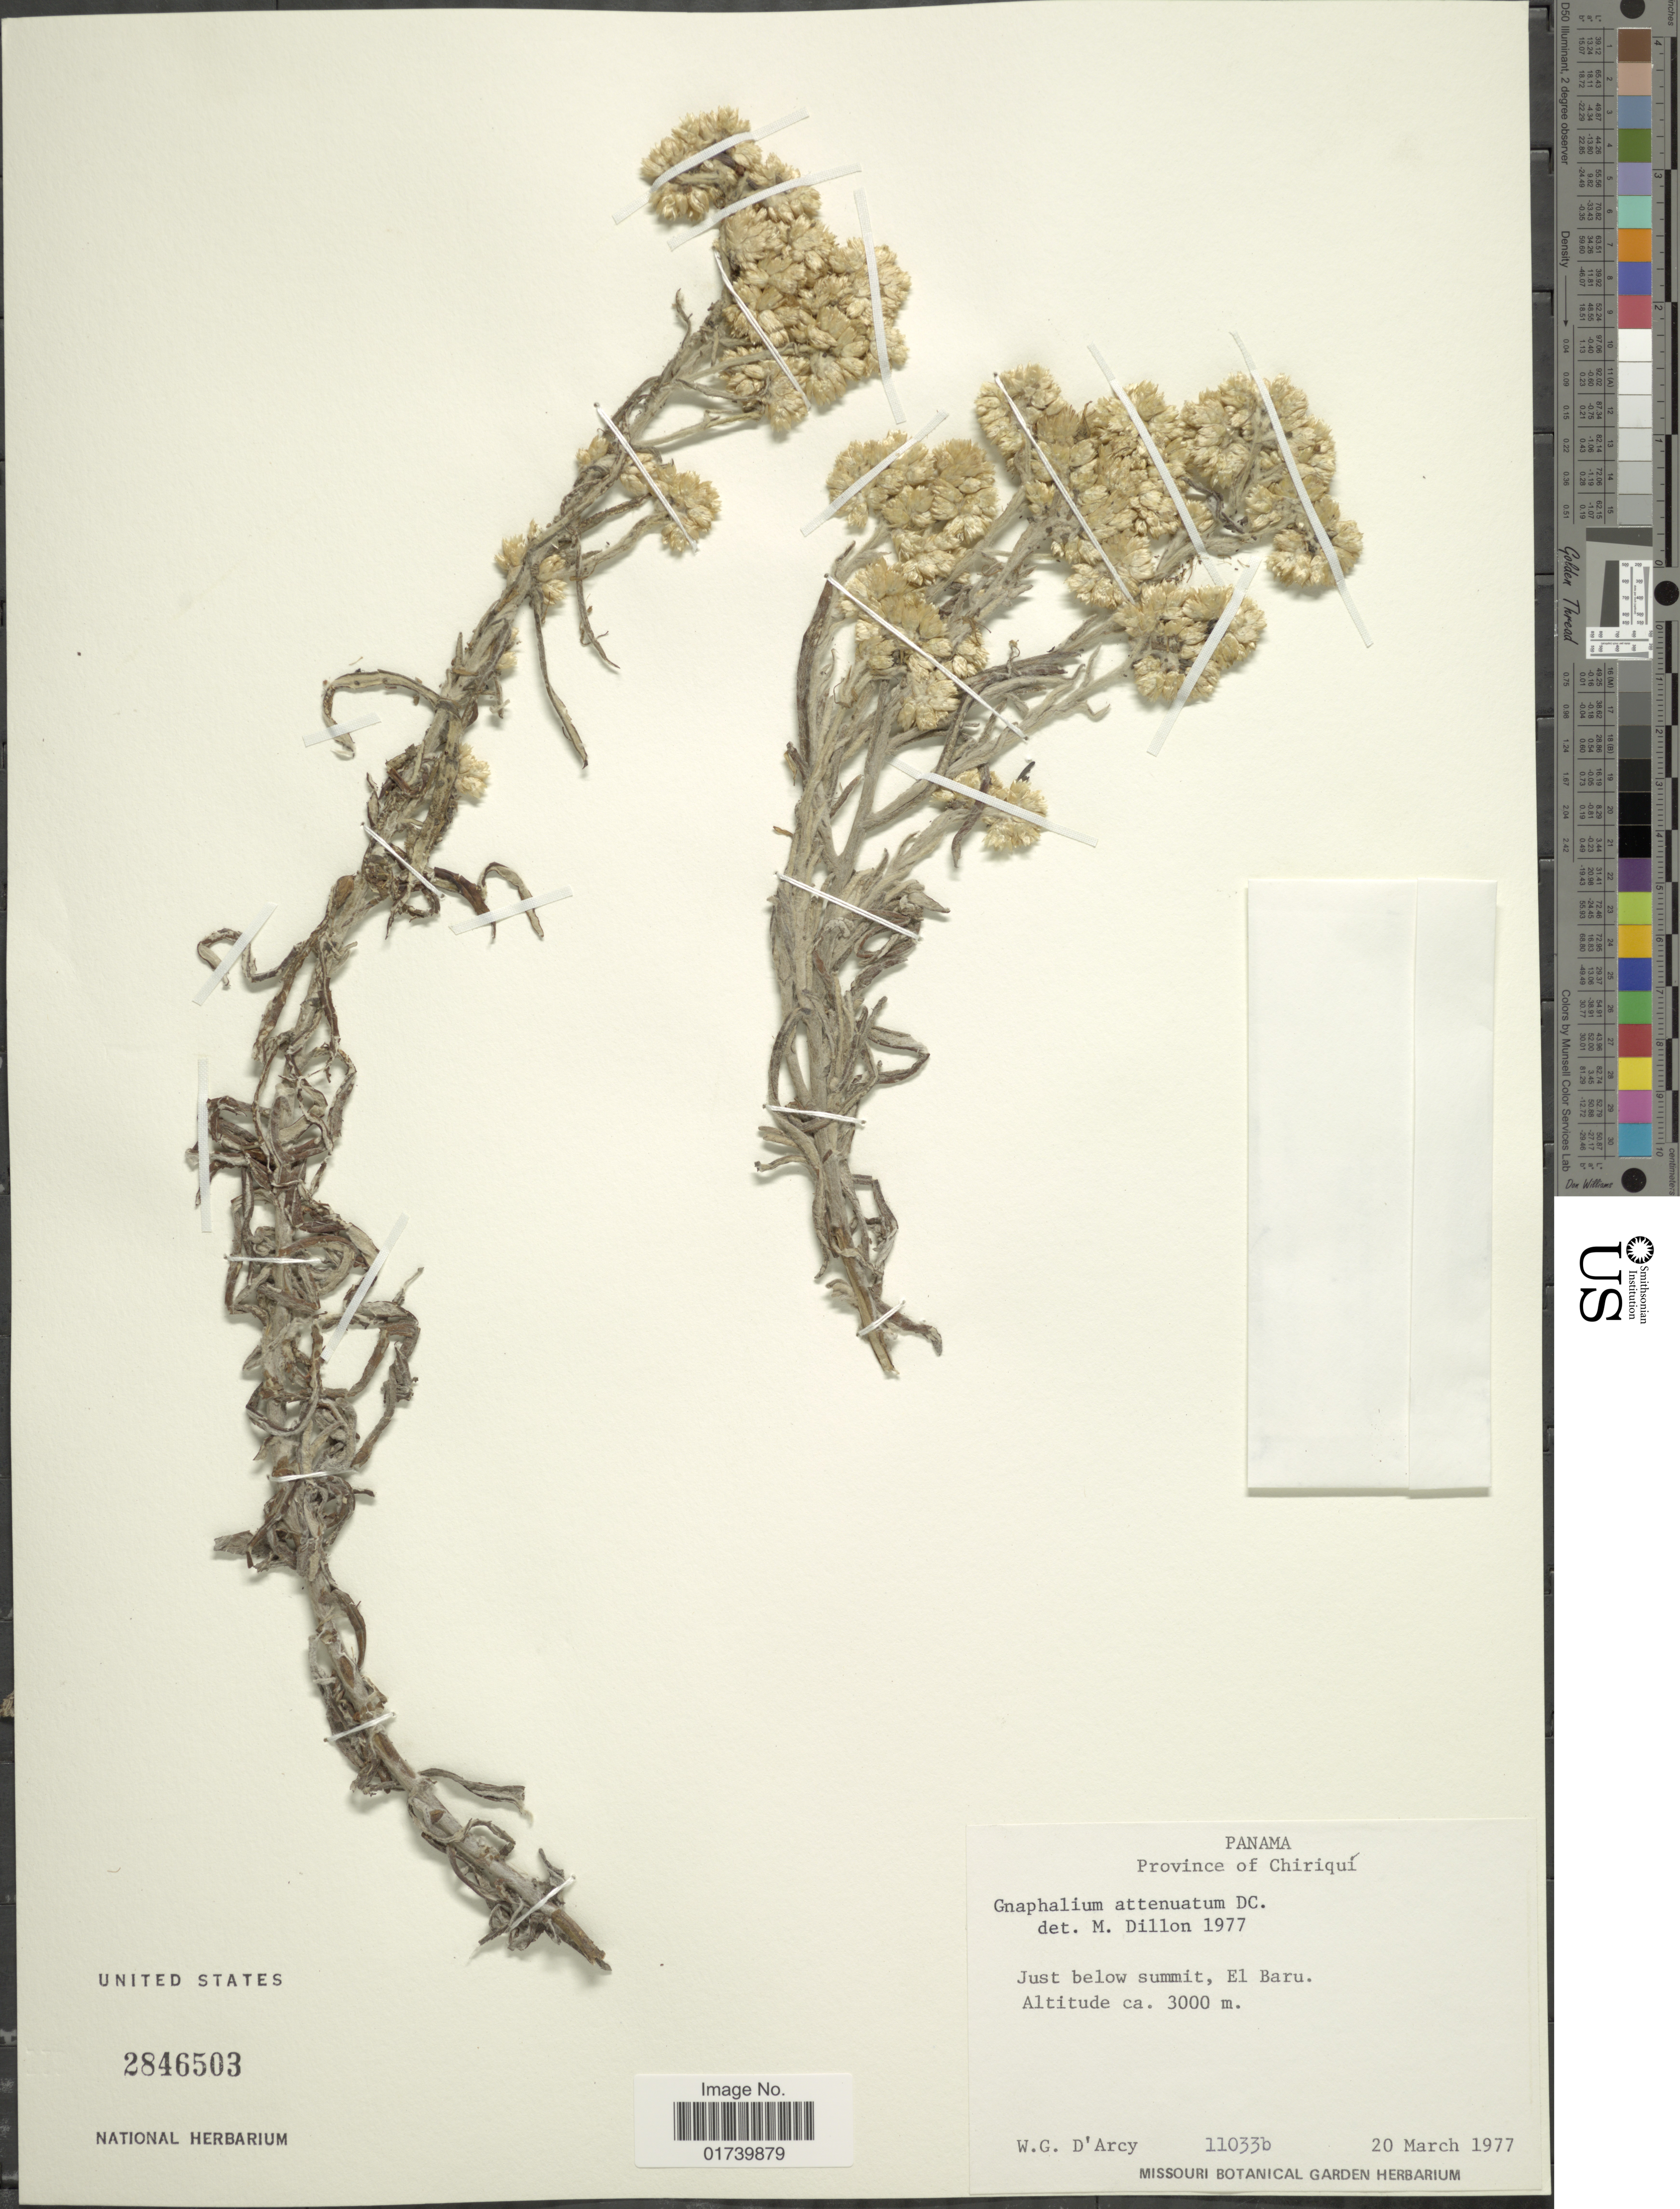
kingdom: Plantae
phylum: Tracheophyta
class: Magnoliopsida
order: Asterales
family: Asteraceae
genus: Pseudognaphalium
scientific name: Pseudognaphalium pruskii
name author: G.L. Nesom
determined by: Nesom, Guy L.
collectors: W. G. D'Arcy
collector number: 11033 b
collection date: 1977-03-20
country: Panama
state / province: Chiriqui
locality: Just below summit, El Baru.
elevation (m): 3000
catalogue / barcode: US 2846503